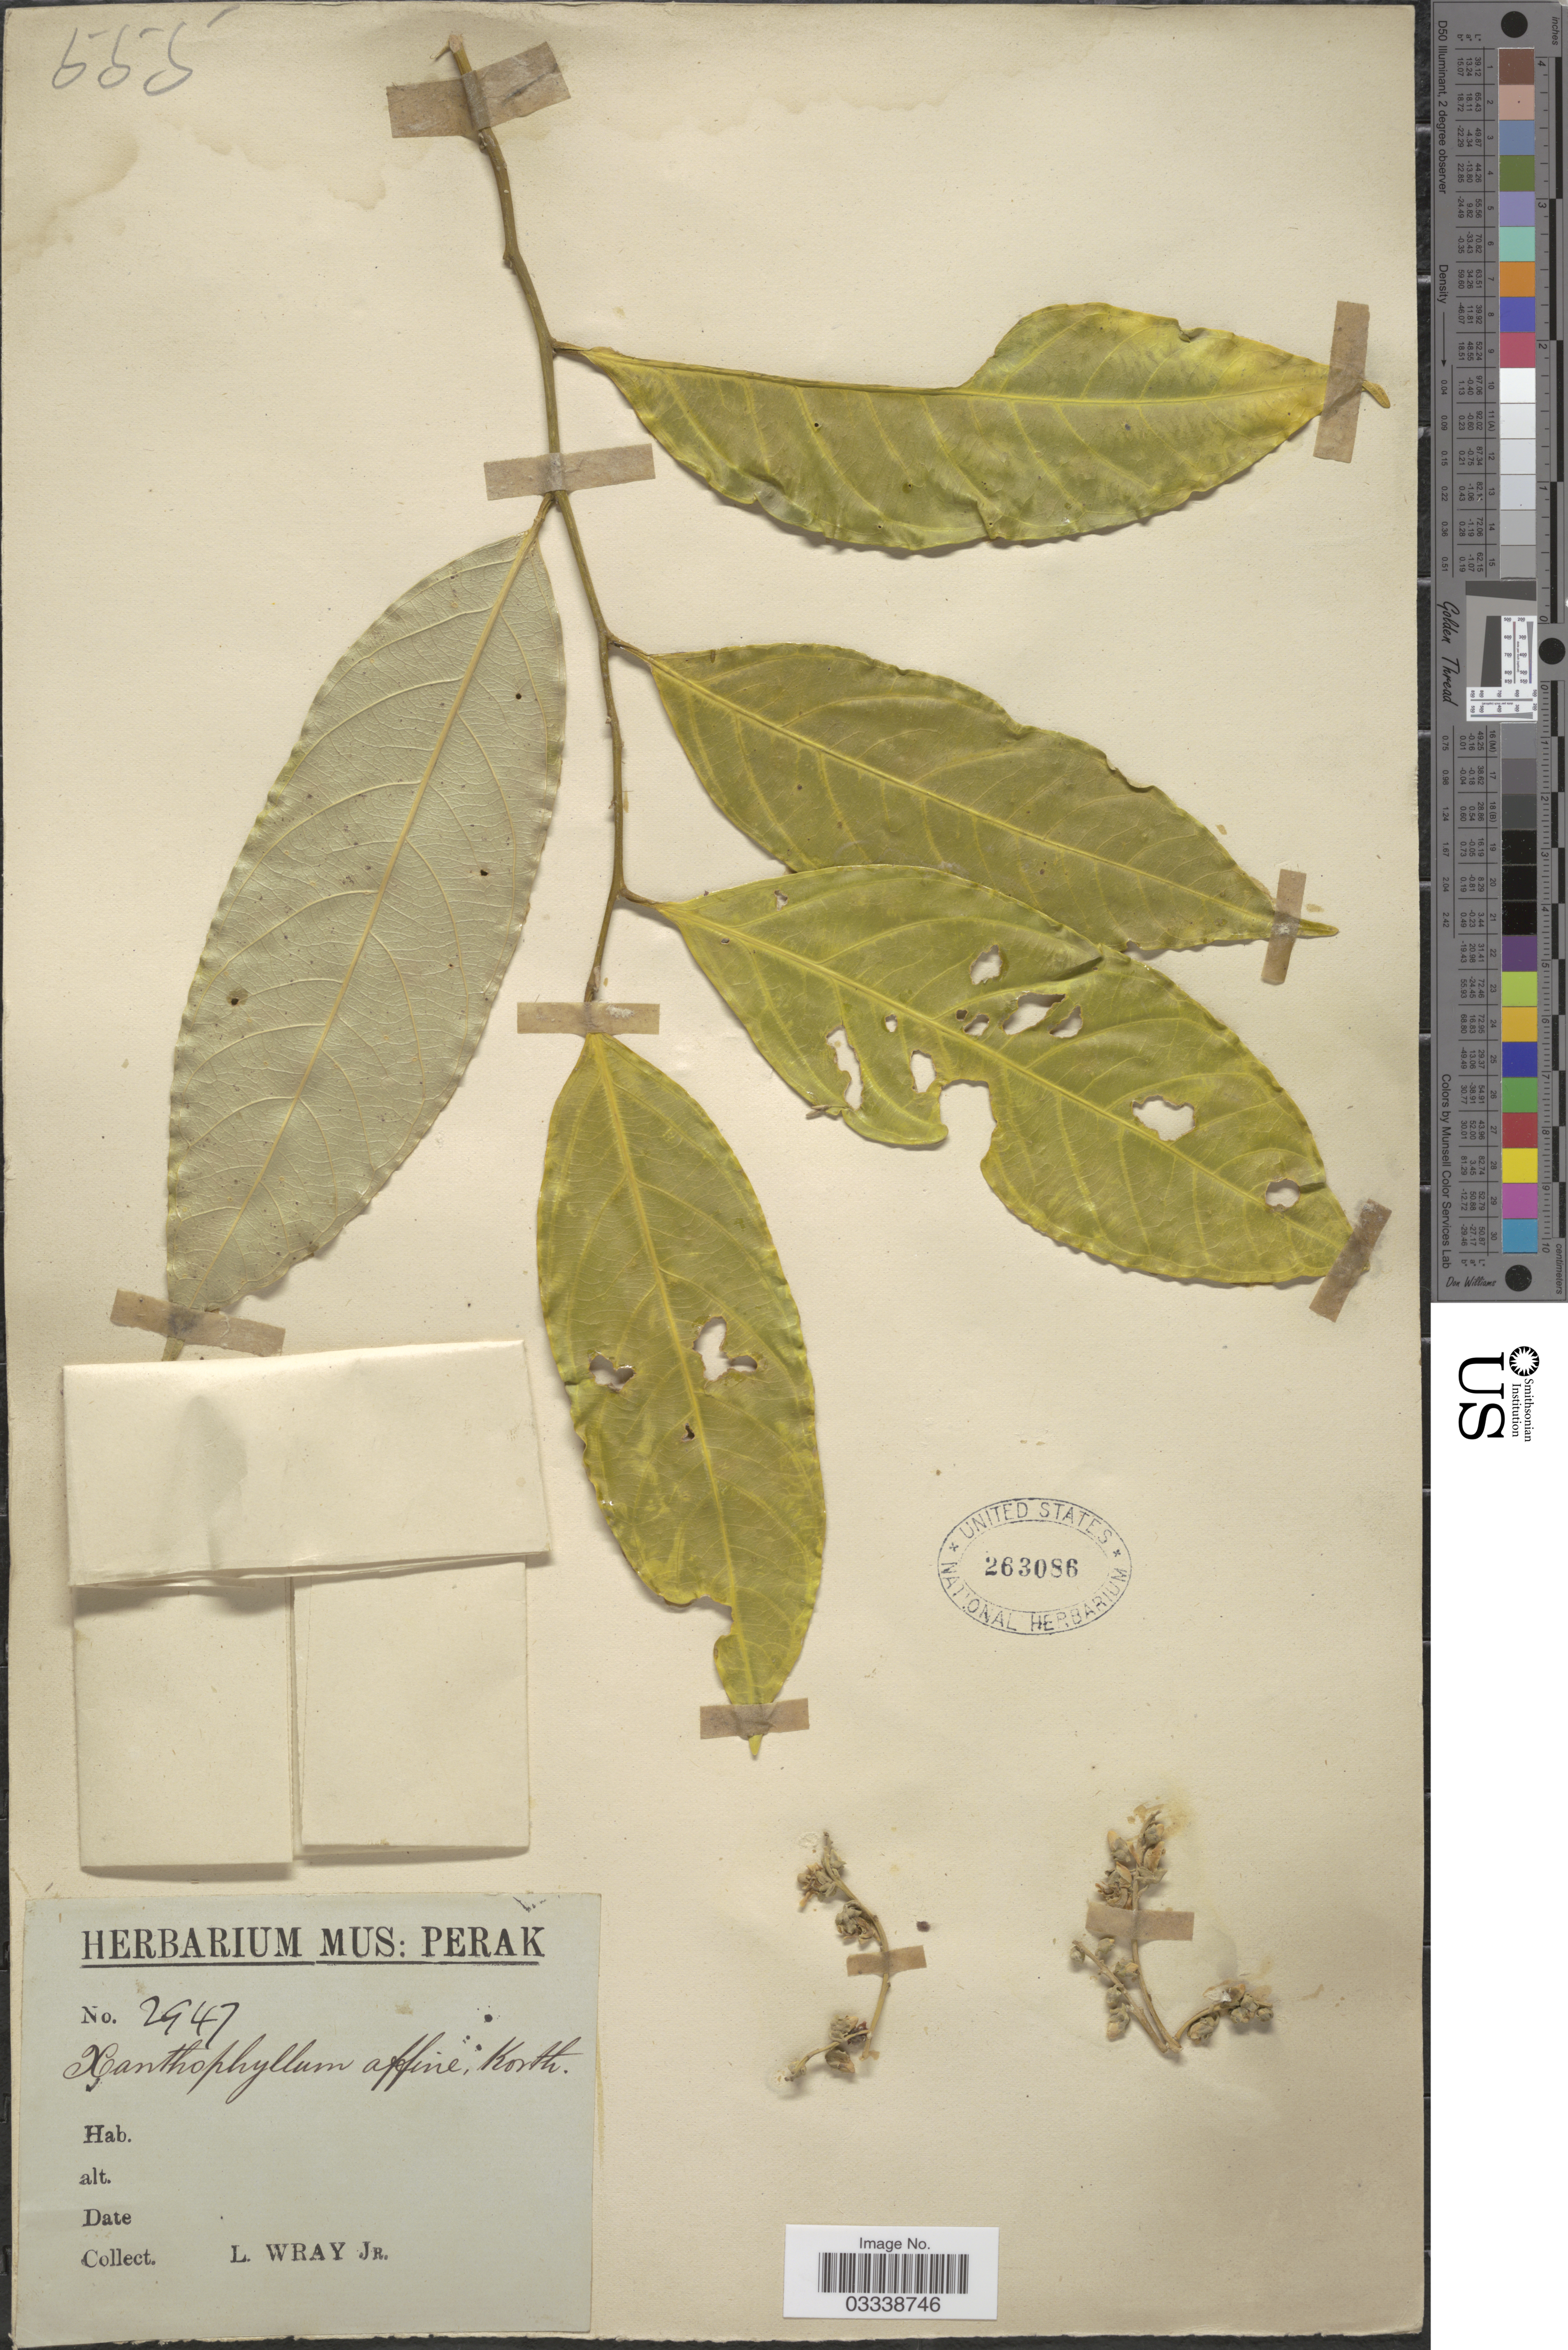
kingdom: Plantae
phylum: Tracheophyta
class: Magnoliopsida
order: Fabales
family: Polygalaceae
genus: Xanthophyllum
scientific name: Xanthophyllum affine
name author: Korth. ex Miq.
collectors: L. Wray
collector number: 2947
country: Malaysia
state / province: Perak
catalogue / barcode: US 263086